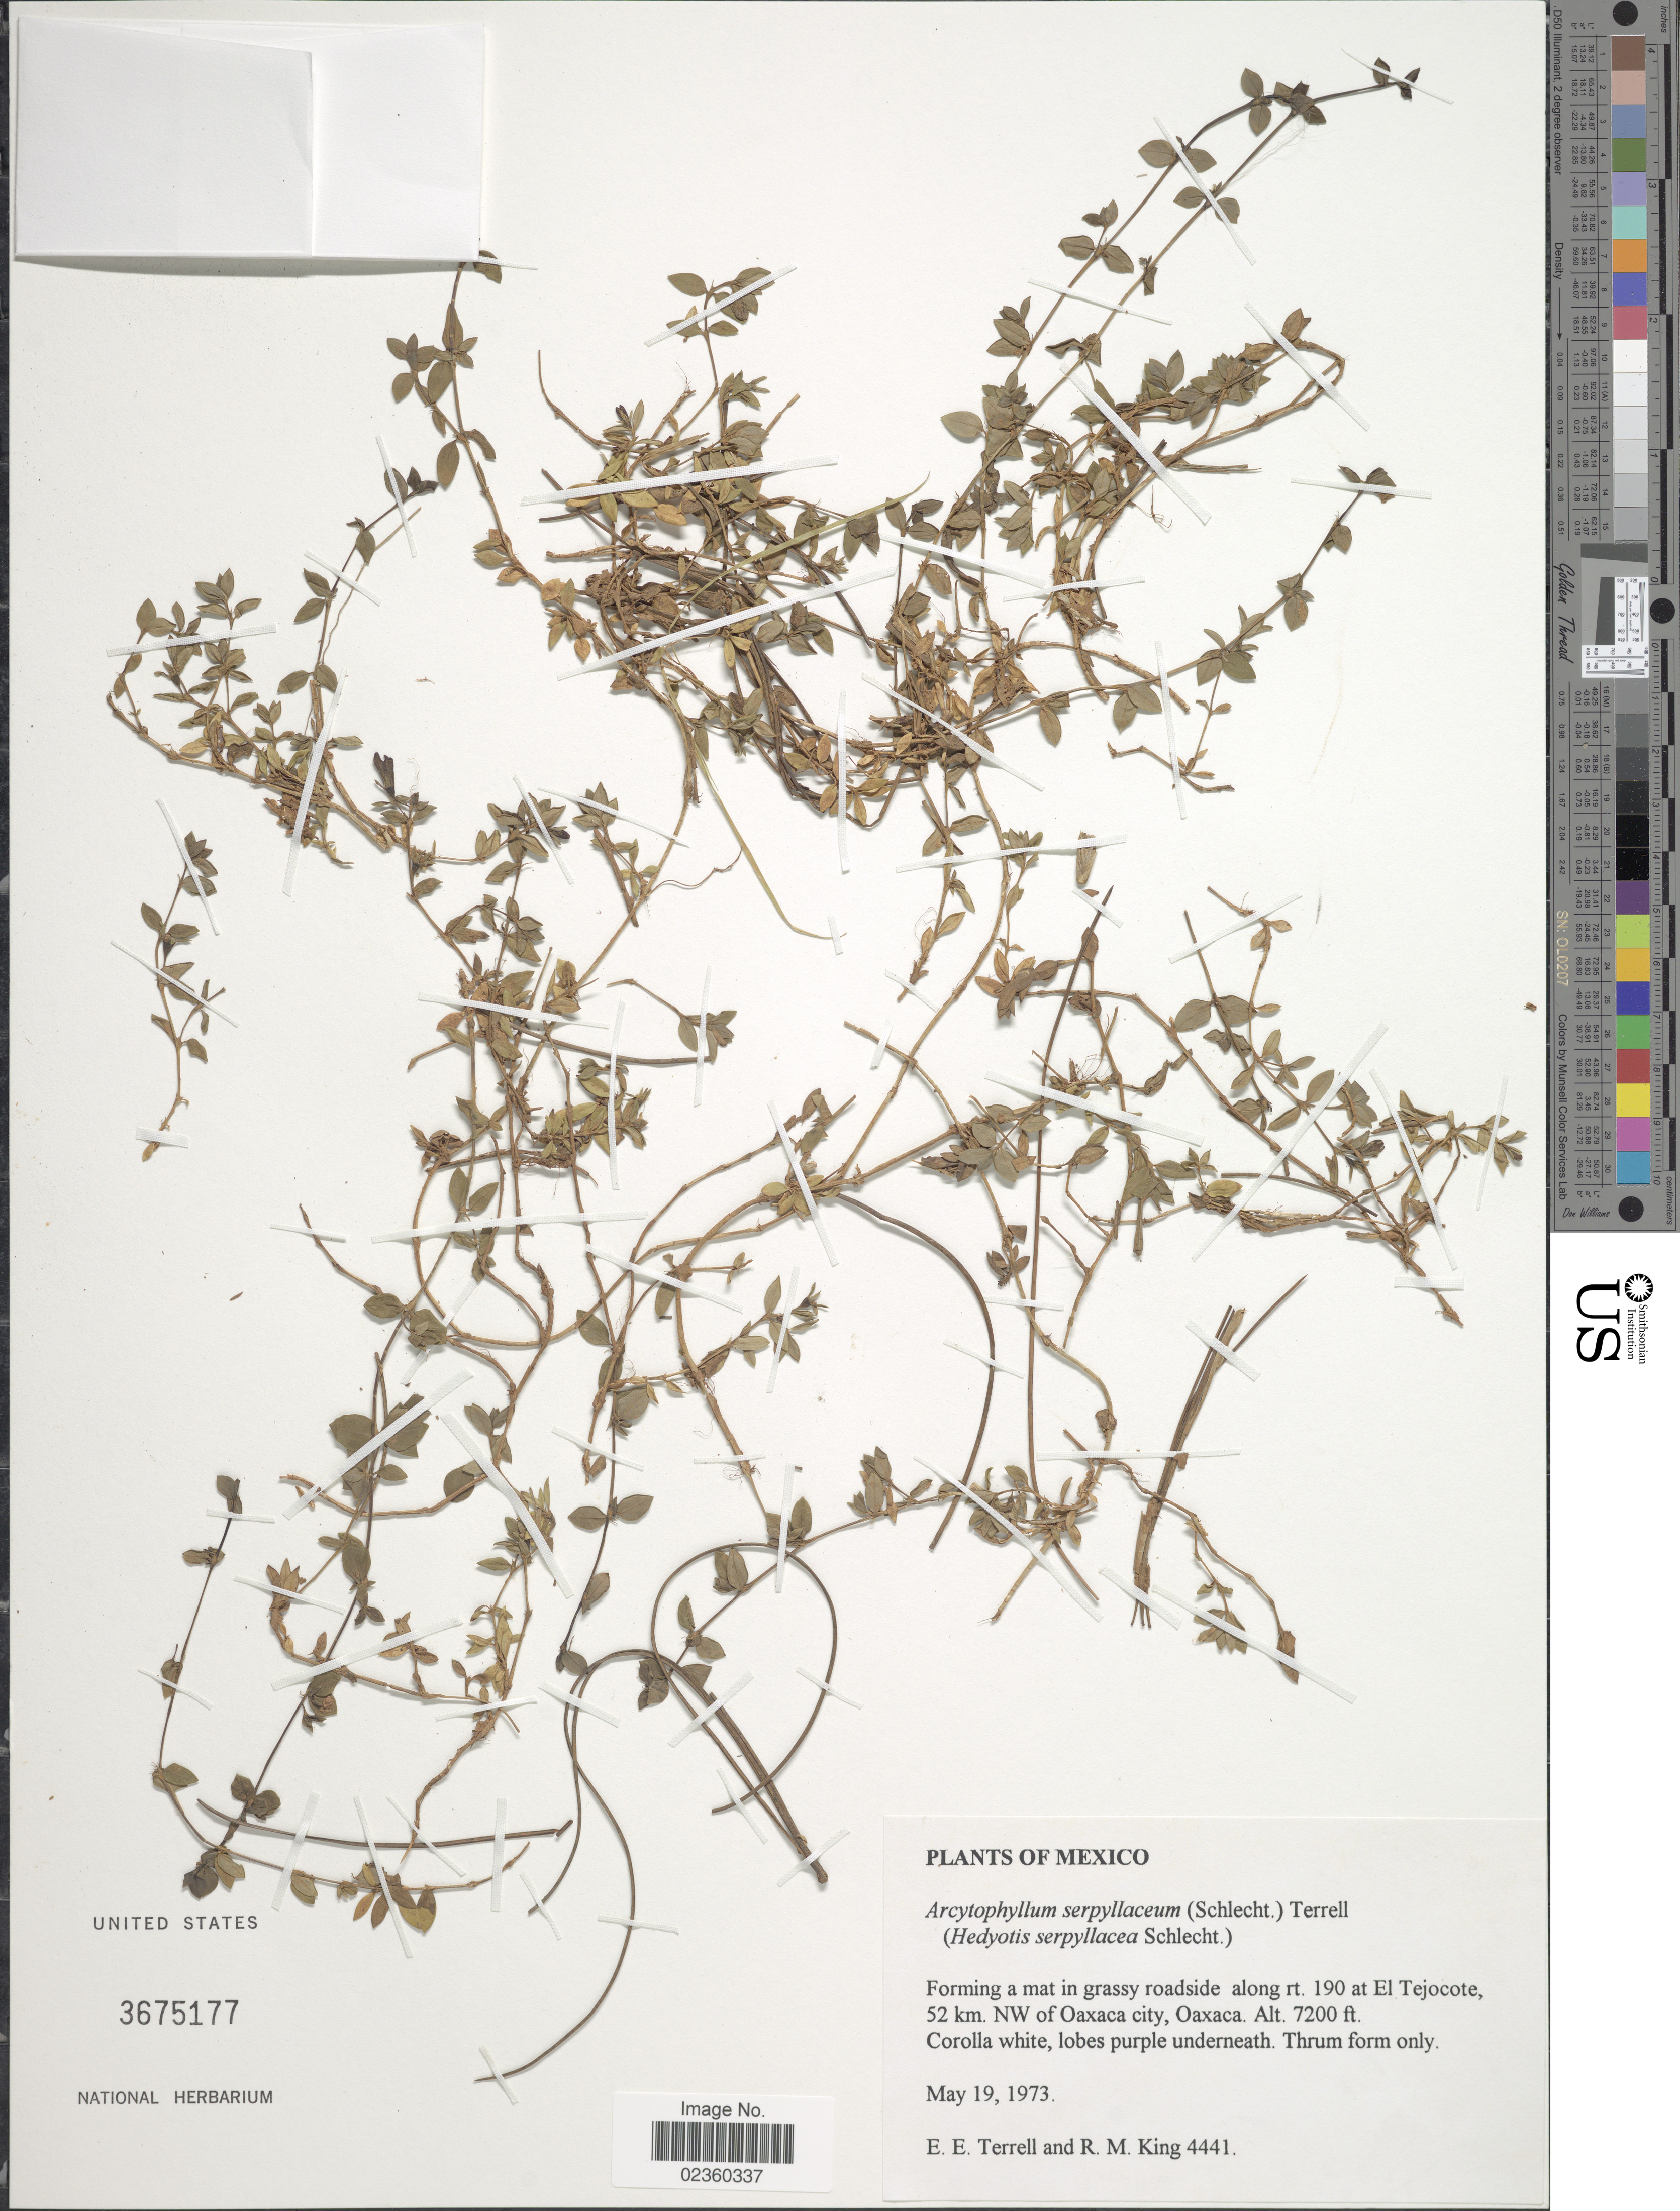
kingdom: Plantae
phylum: Tracheophyta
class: Magnoliopsida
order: Gentianales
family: Rubiaceae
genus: Terrellianthus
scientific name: Terrellianthus serpyllaceus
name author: (Schltdl.) Borhidi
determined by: Florentin, Mariela Nunez, (CTES), Instituto de Botanica del Nordeste (ARGENTINA)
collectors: E. E. Terrell & R. M. King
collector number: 4441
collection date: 1973-05-19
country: Mexico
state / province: Oaxaca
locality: Forming a mat in grassy roadside along rt. 190 at El Tejocote, 52 km NW of Oaxaca city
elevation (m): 2195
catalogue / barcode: US 3675177